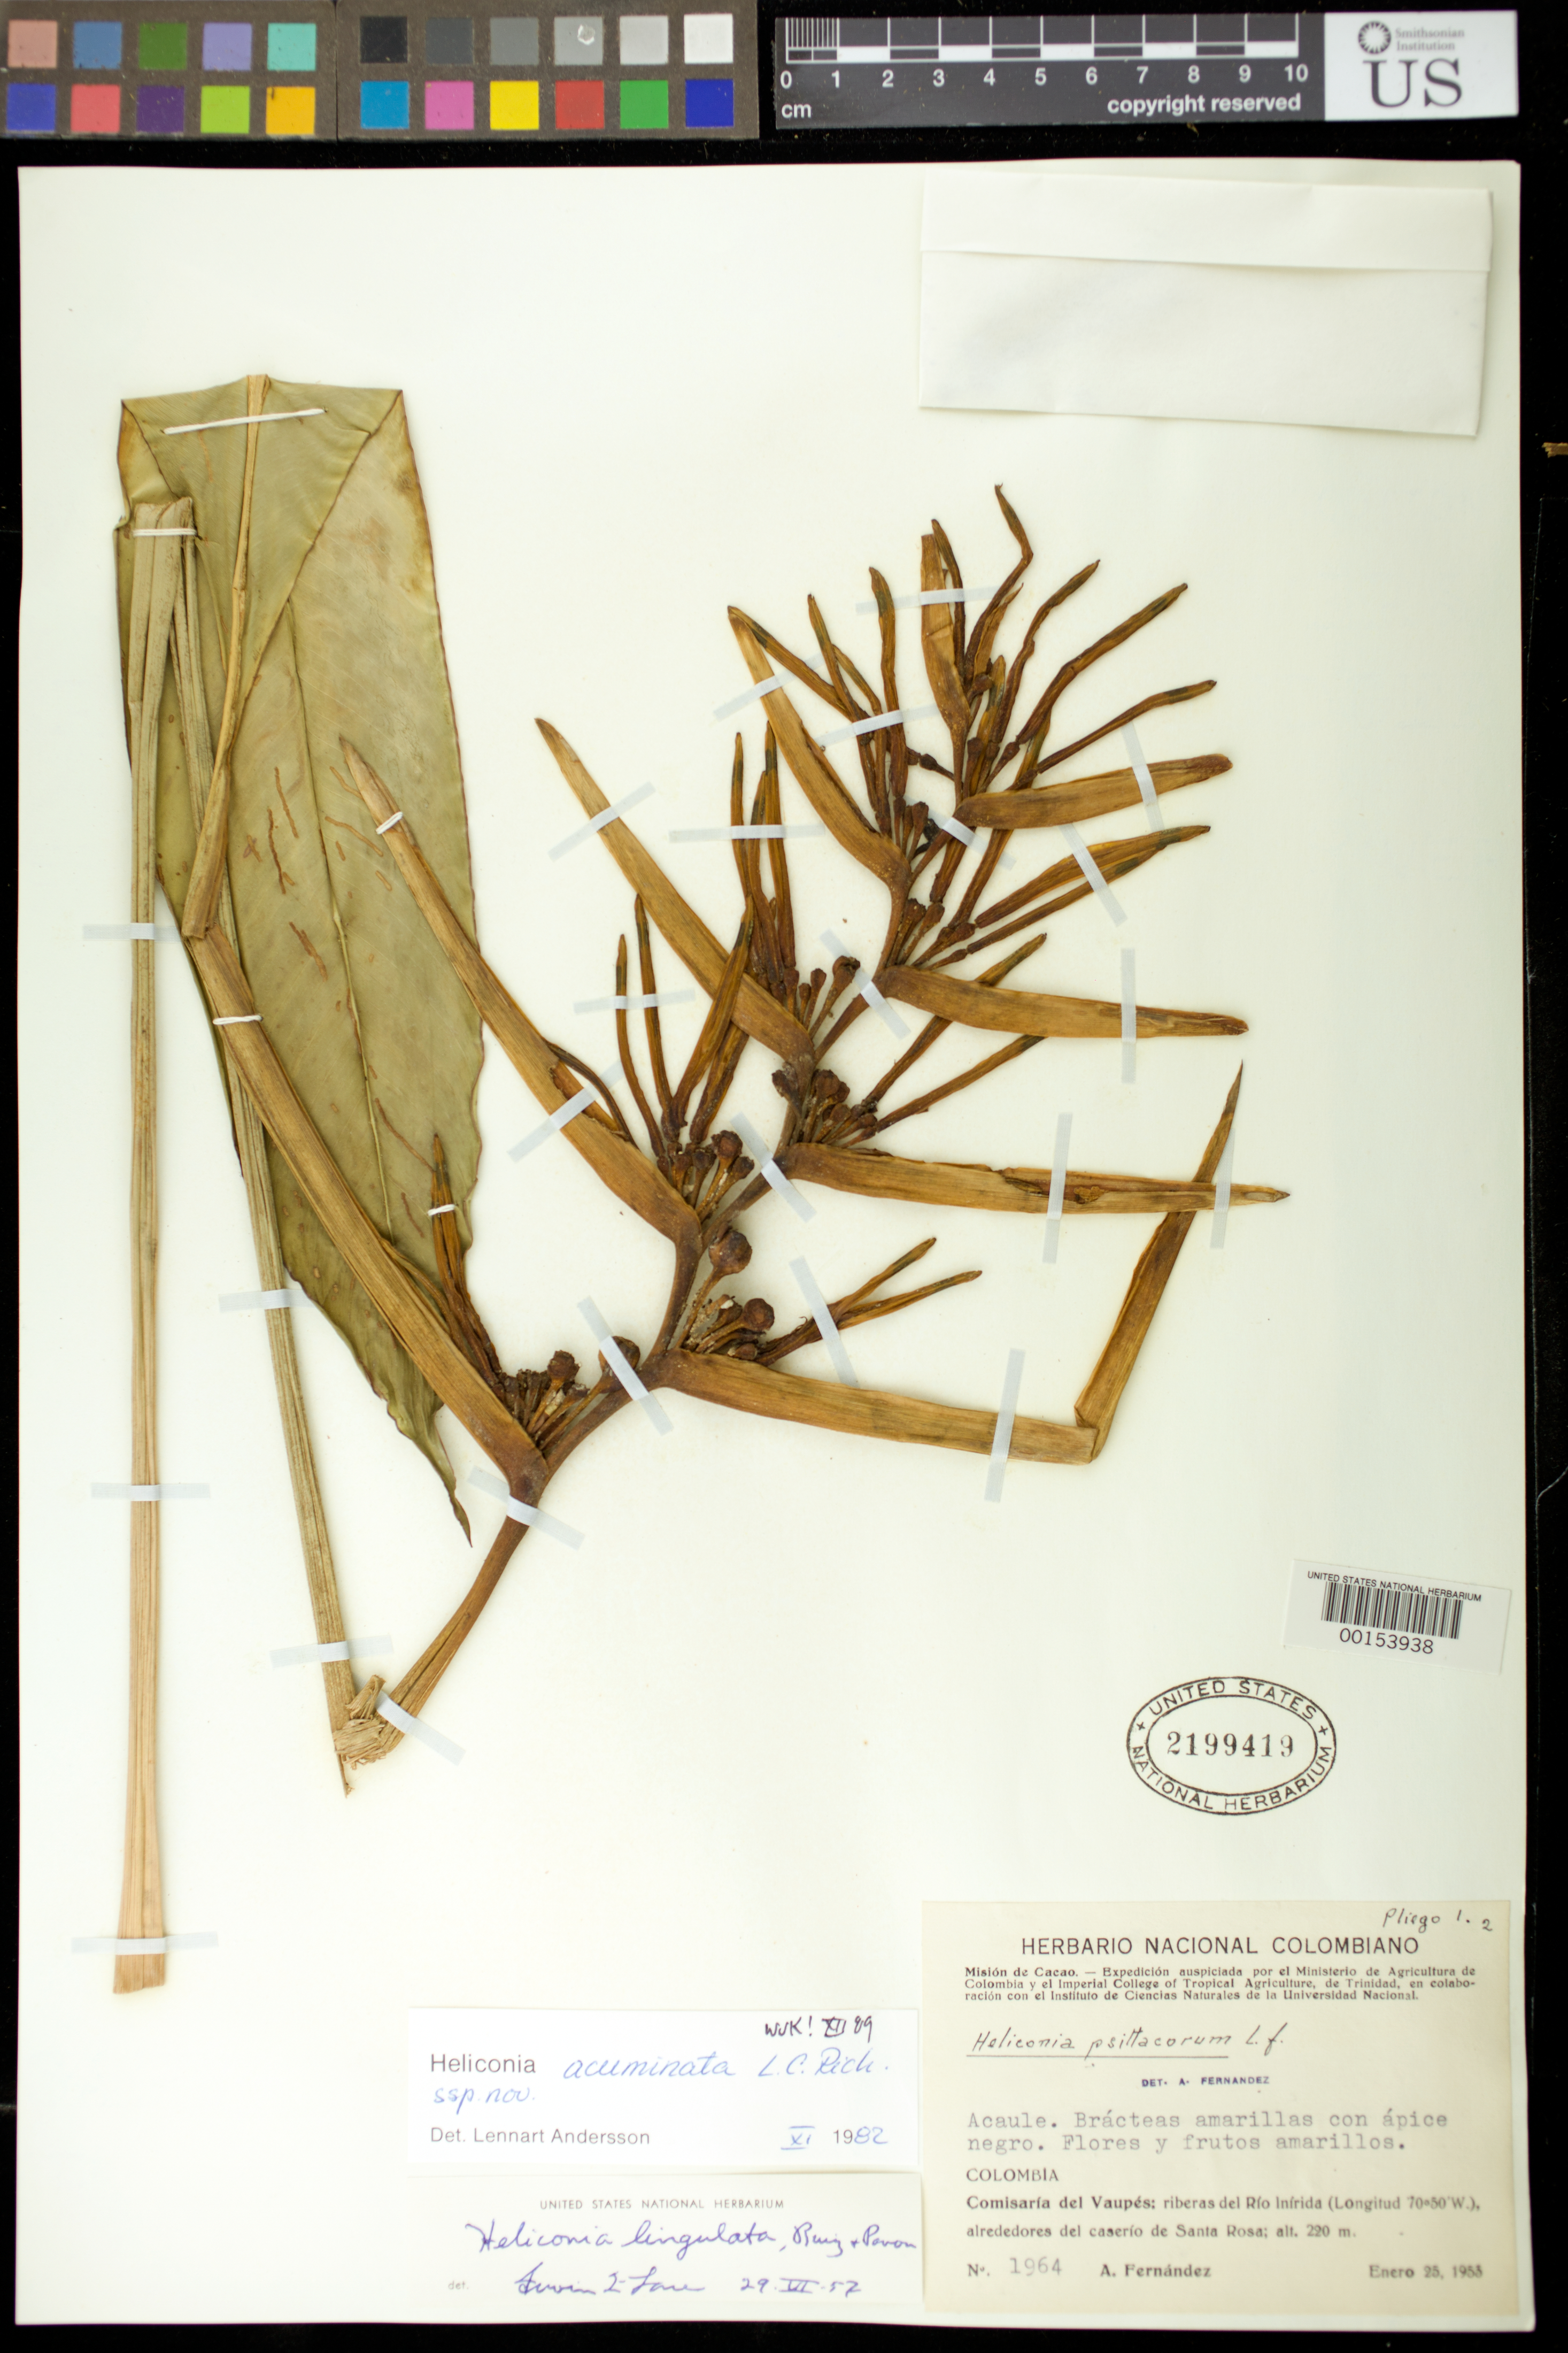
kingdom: Plantae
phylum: Tracheophyta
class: Liliopsida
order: Zingiberales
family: Heliconiaceae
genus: Heliconia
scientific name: Heliconia acuminata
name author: A. Rich.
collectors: Á. Fernández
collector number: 1964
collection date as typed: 25 Jan 1953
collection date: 1953-01-25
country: Colombia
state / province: Vaupés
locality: Banks of Rio Inirida, environs of caseRio de Santa Rosa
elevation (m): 220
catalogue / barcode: US 2199419